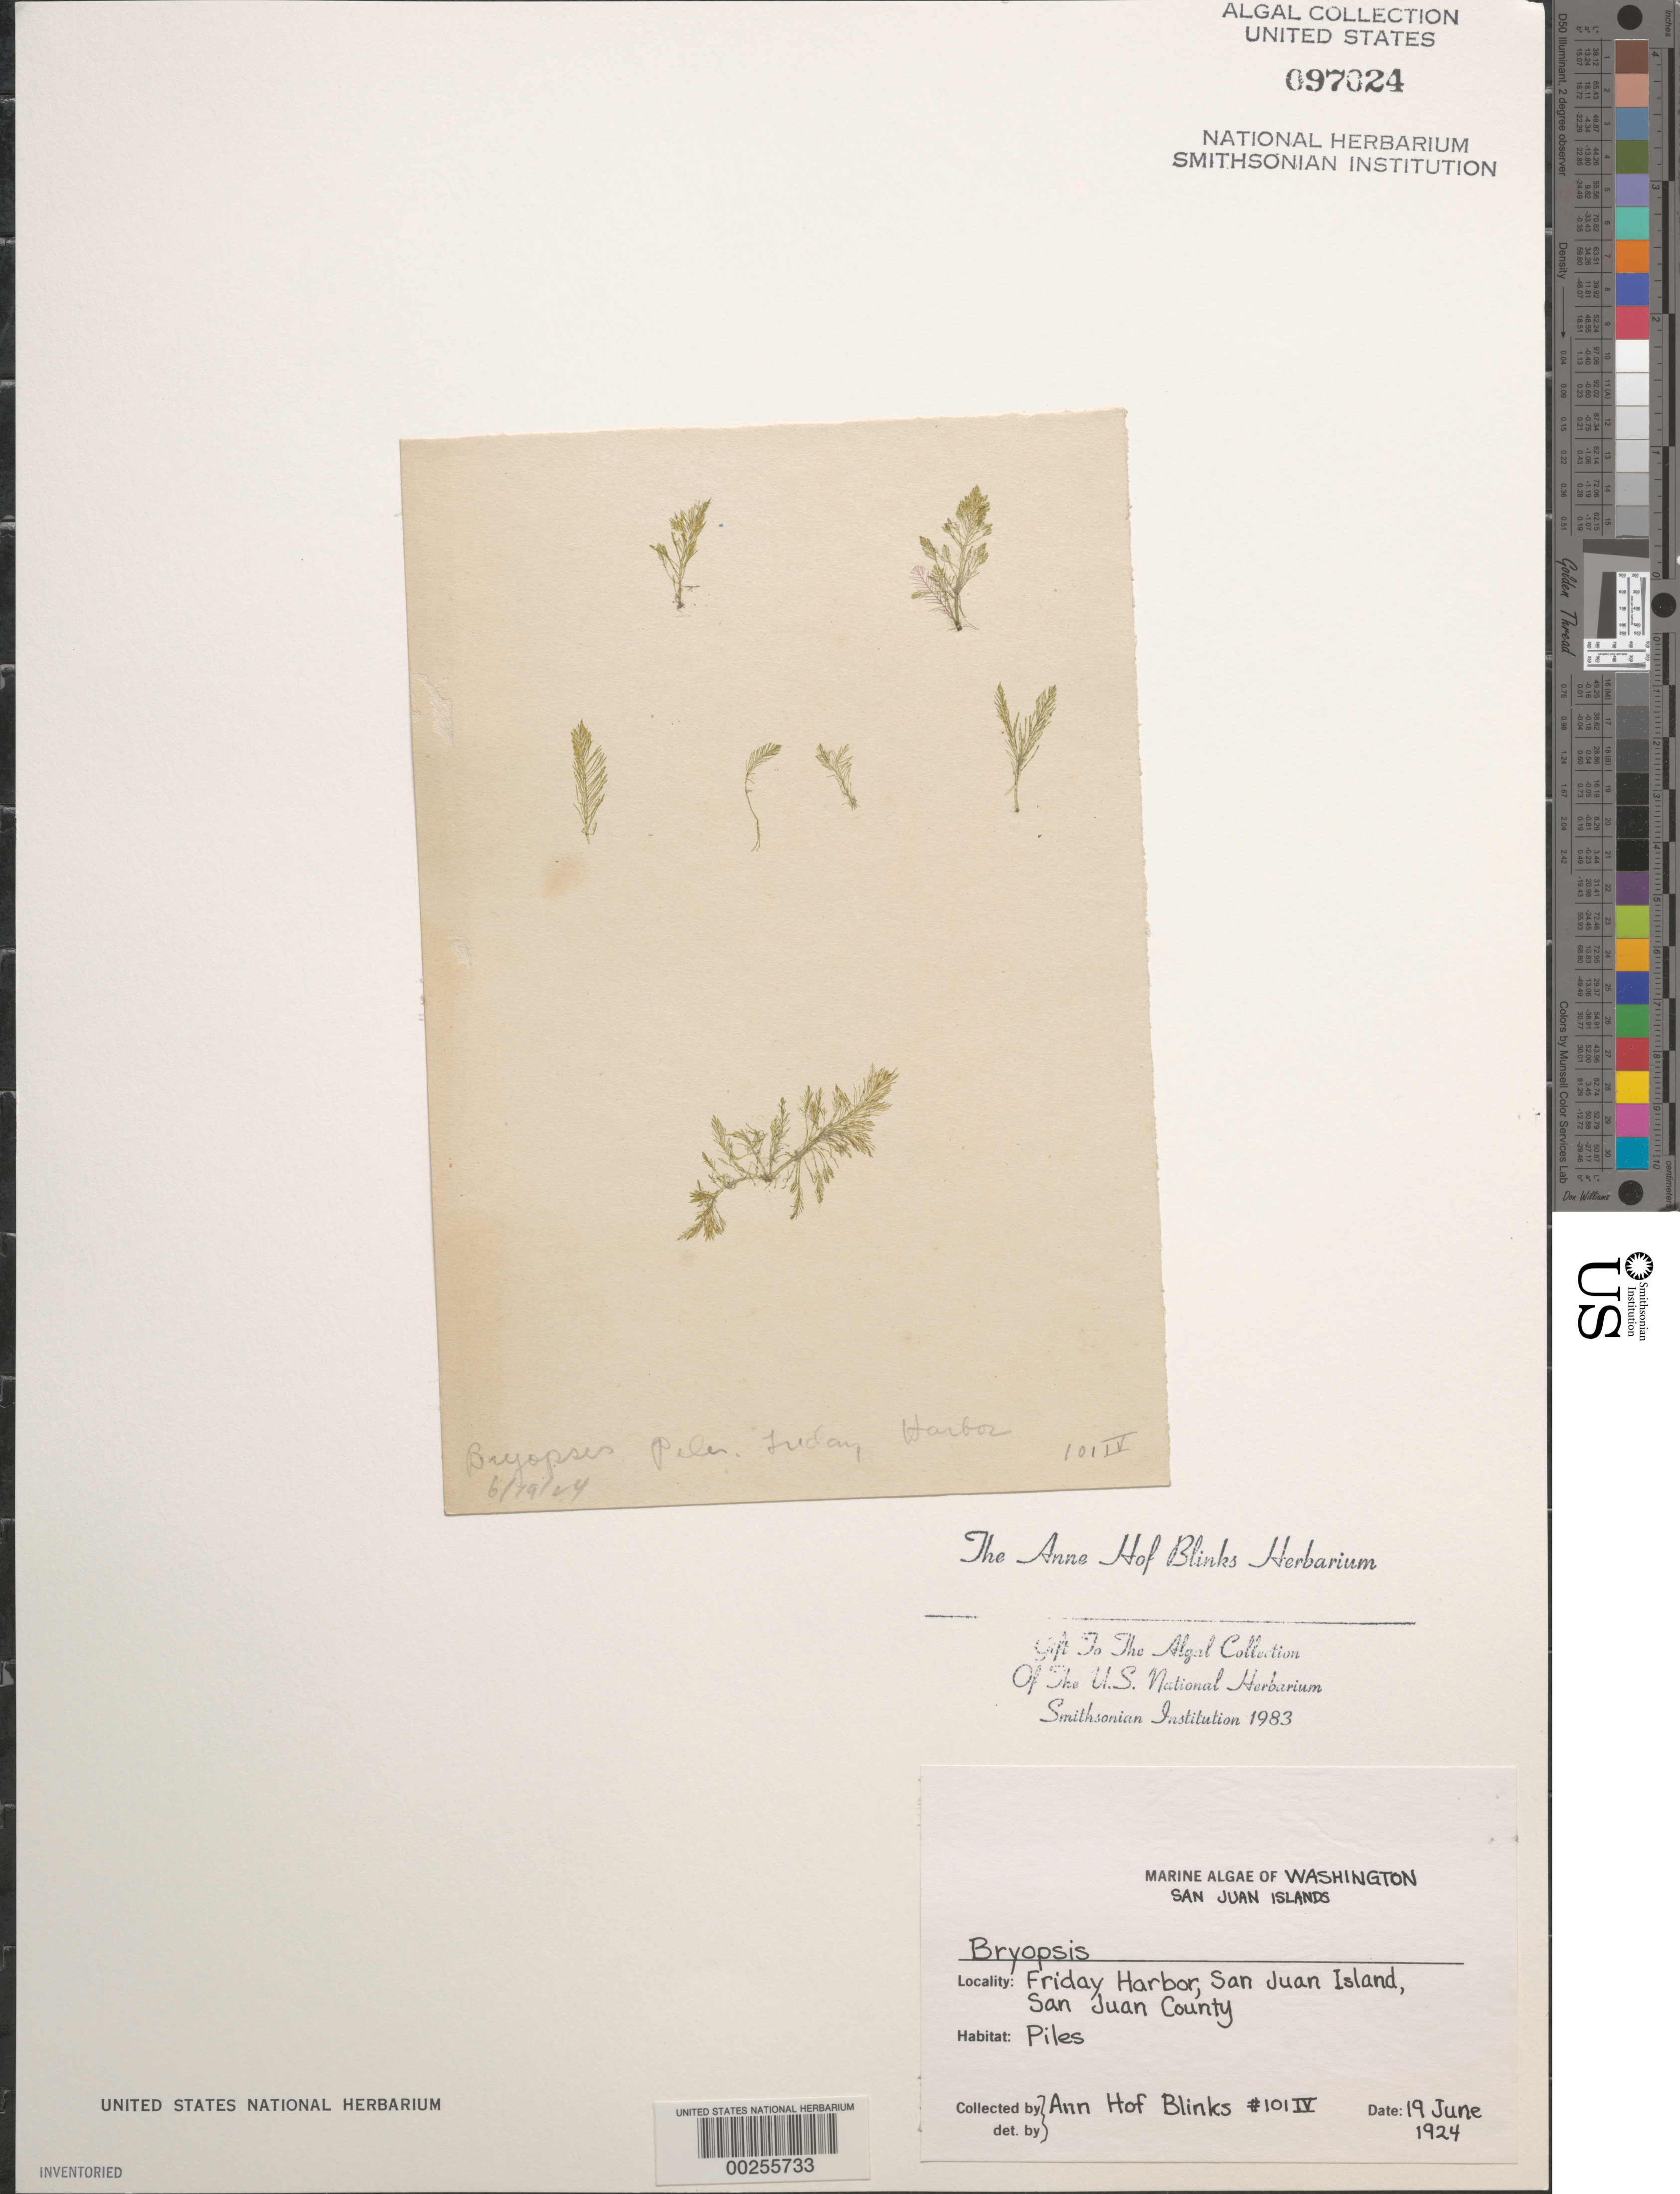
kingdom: Plantae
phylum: Chlorophyta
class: Ulvophyceae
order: Bryopsidales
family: Bryopsidaceae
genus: Bryopsis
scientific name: Bryopsis sp.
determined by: Blinks, Anne Hof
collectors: A. Blinks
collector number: AHB 101iv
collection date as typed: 19 Jun 1924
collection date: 1924-06-19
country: United States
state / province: Washington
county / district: San Juan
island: San Juan Island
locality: Friday Harbor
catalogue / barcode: US 97024